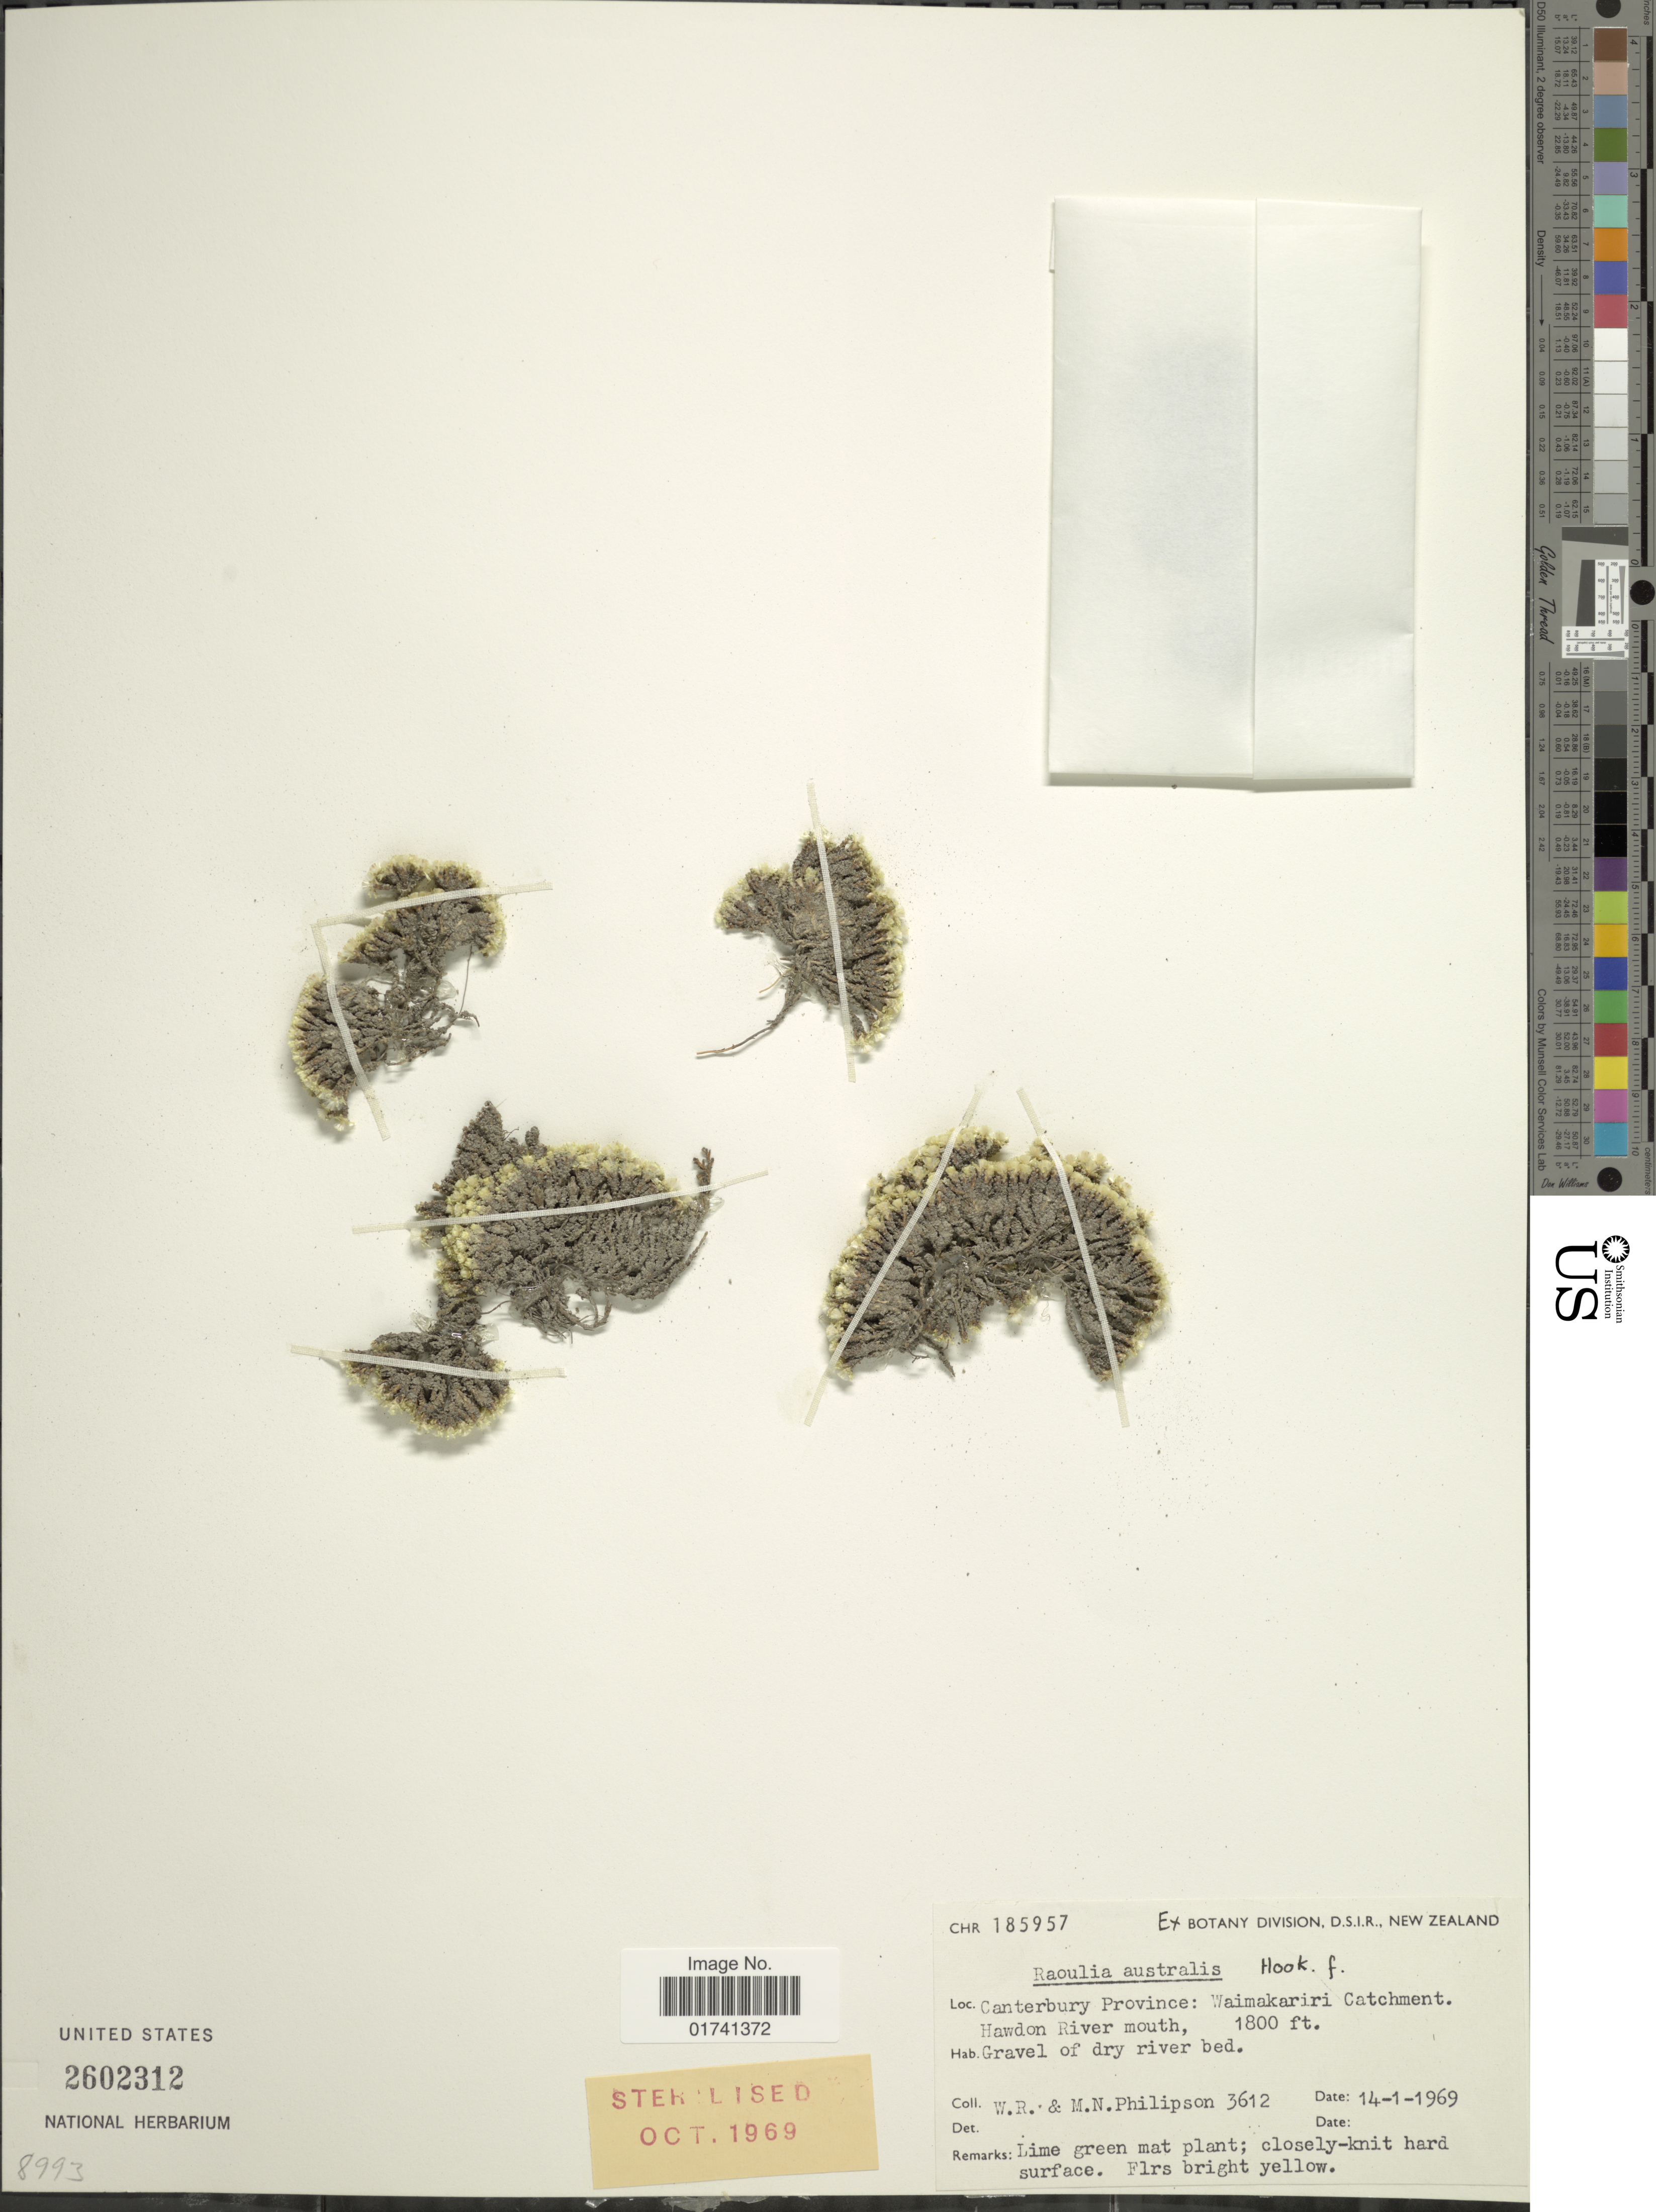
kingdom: Plantae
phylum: Tracheophyta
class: Magnoliopsida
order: Asterales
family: Asteraceae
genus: Raoulia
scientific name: Raoulia australis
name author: Hook. f.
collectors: W. R. Philipson & M. Philipson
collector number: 3612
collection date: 1969-01-14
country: New Zealand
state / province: Canterbury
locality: Waimakariri Catchment, Hawdon River mouth, gravel of dry river bed.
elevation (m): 549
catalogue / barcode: US 2602312